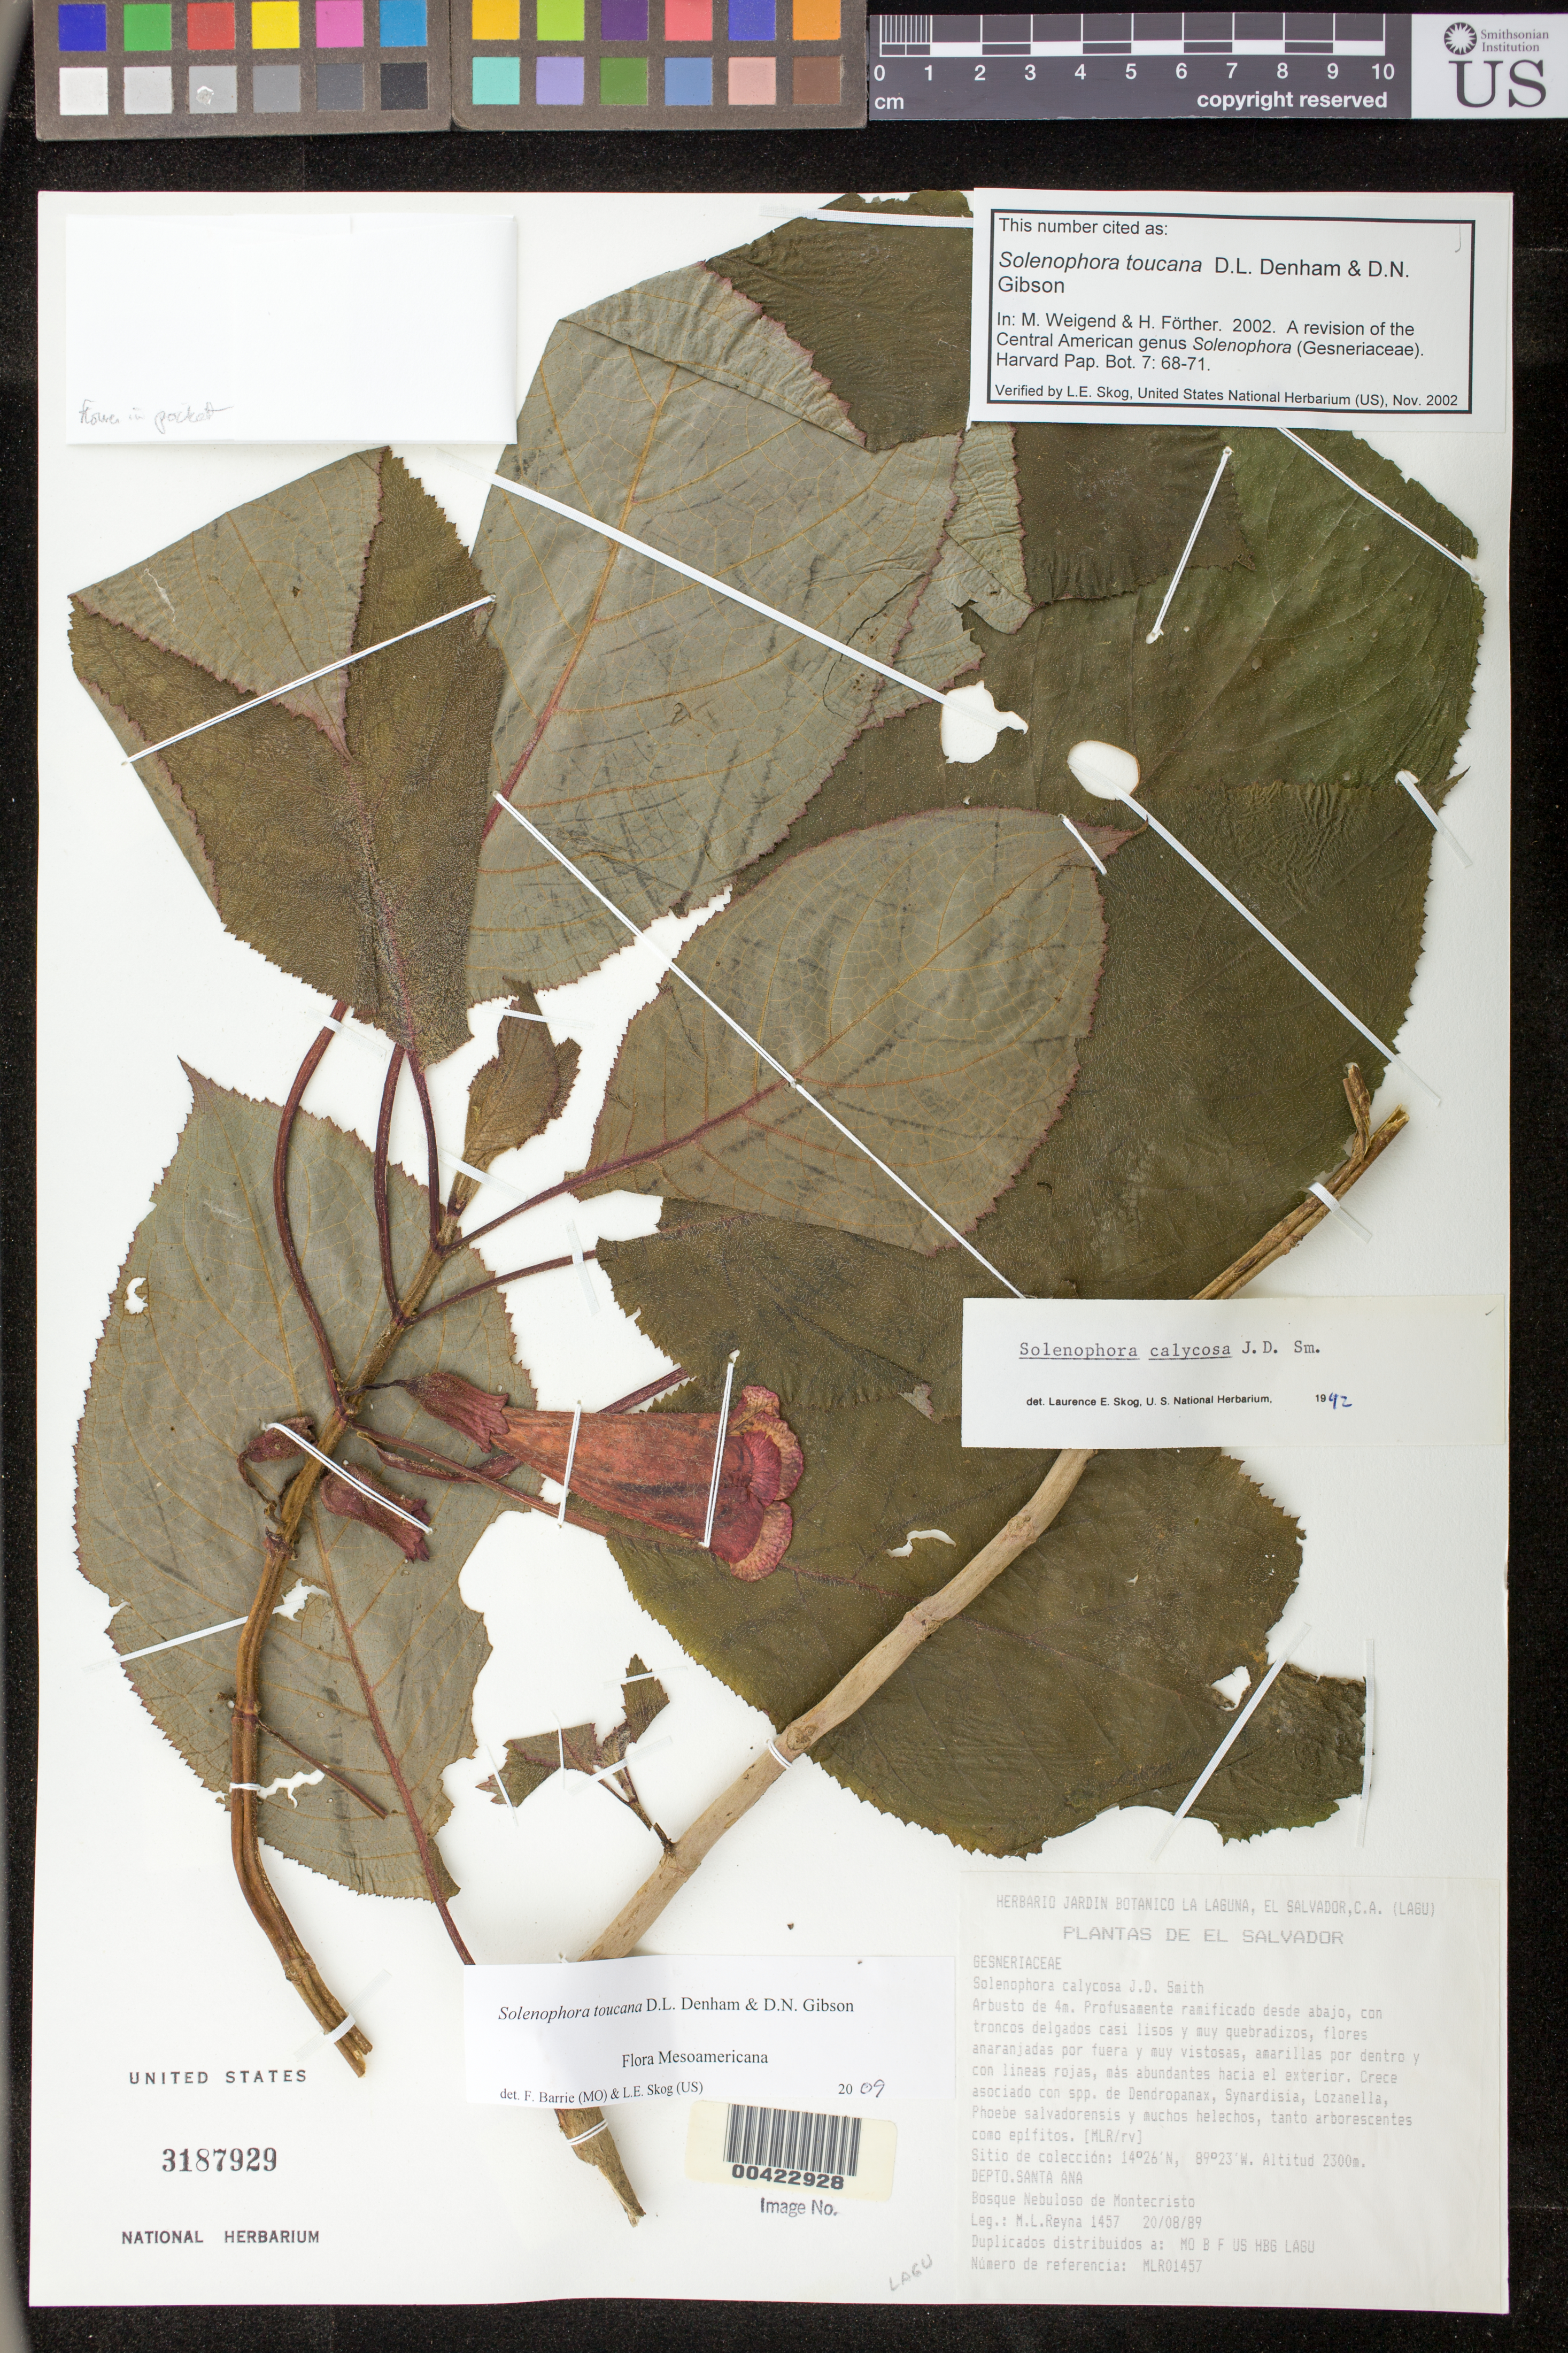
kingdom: Plantae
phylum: Tracheophyta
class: Magnoliopsida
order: Lamiales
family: Gesneriaceae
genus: Solenophora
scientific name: Solenophora toucana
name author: D.L. Denham & D.N. Gibson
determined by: Weigend; Förther, Harald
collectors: M. L. Reyna de A.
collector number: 1457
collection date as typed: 20 Aug 1989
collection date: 1989-08-20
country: El Salvador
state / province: Santa Ana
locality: Montecristo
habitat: Bosque nebuloso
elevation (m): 2300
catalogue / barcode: US 3187929